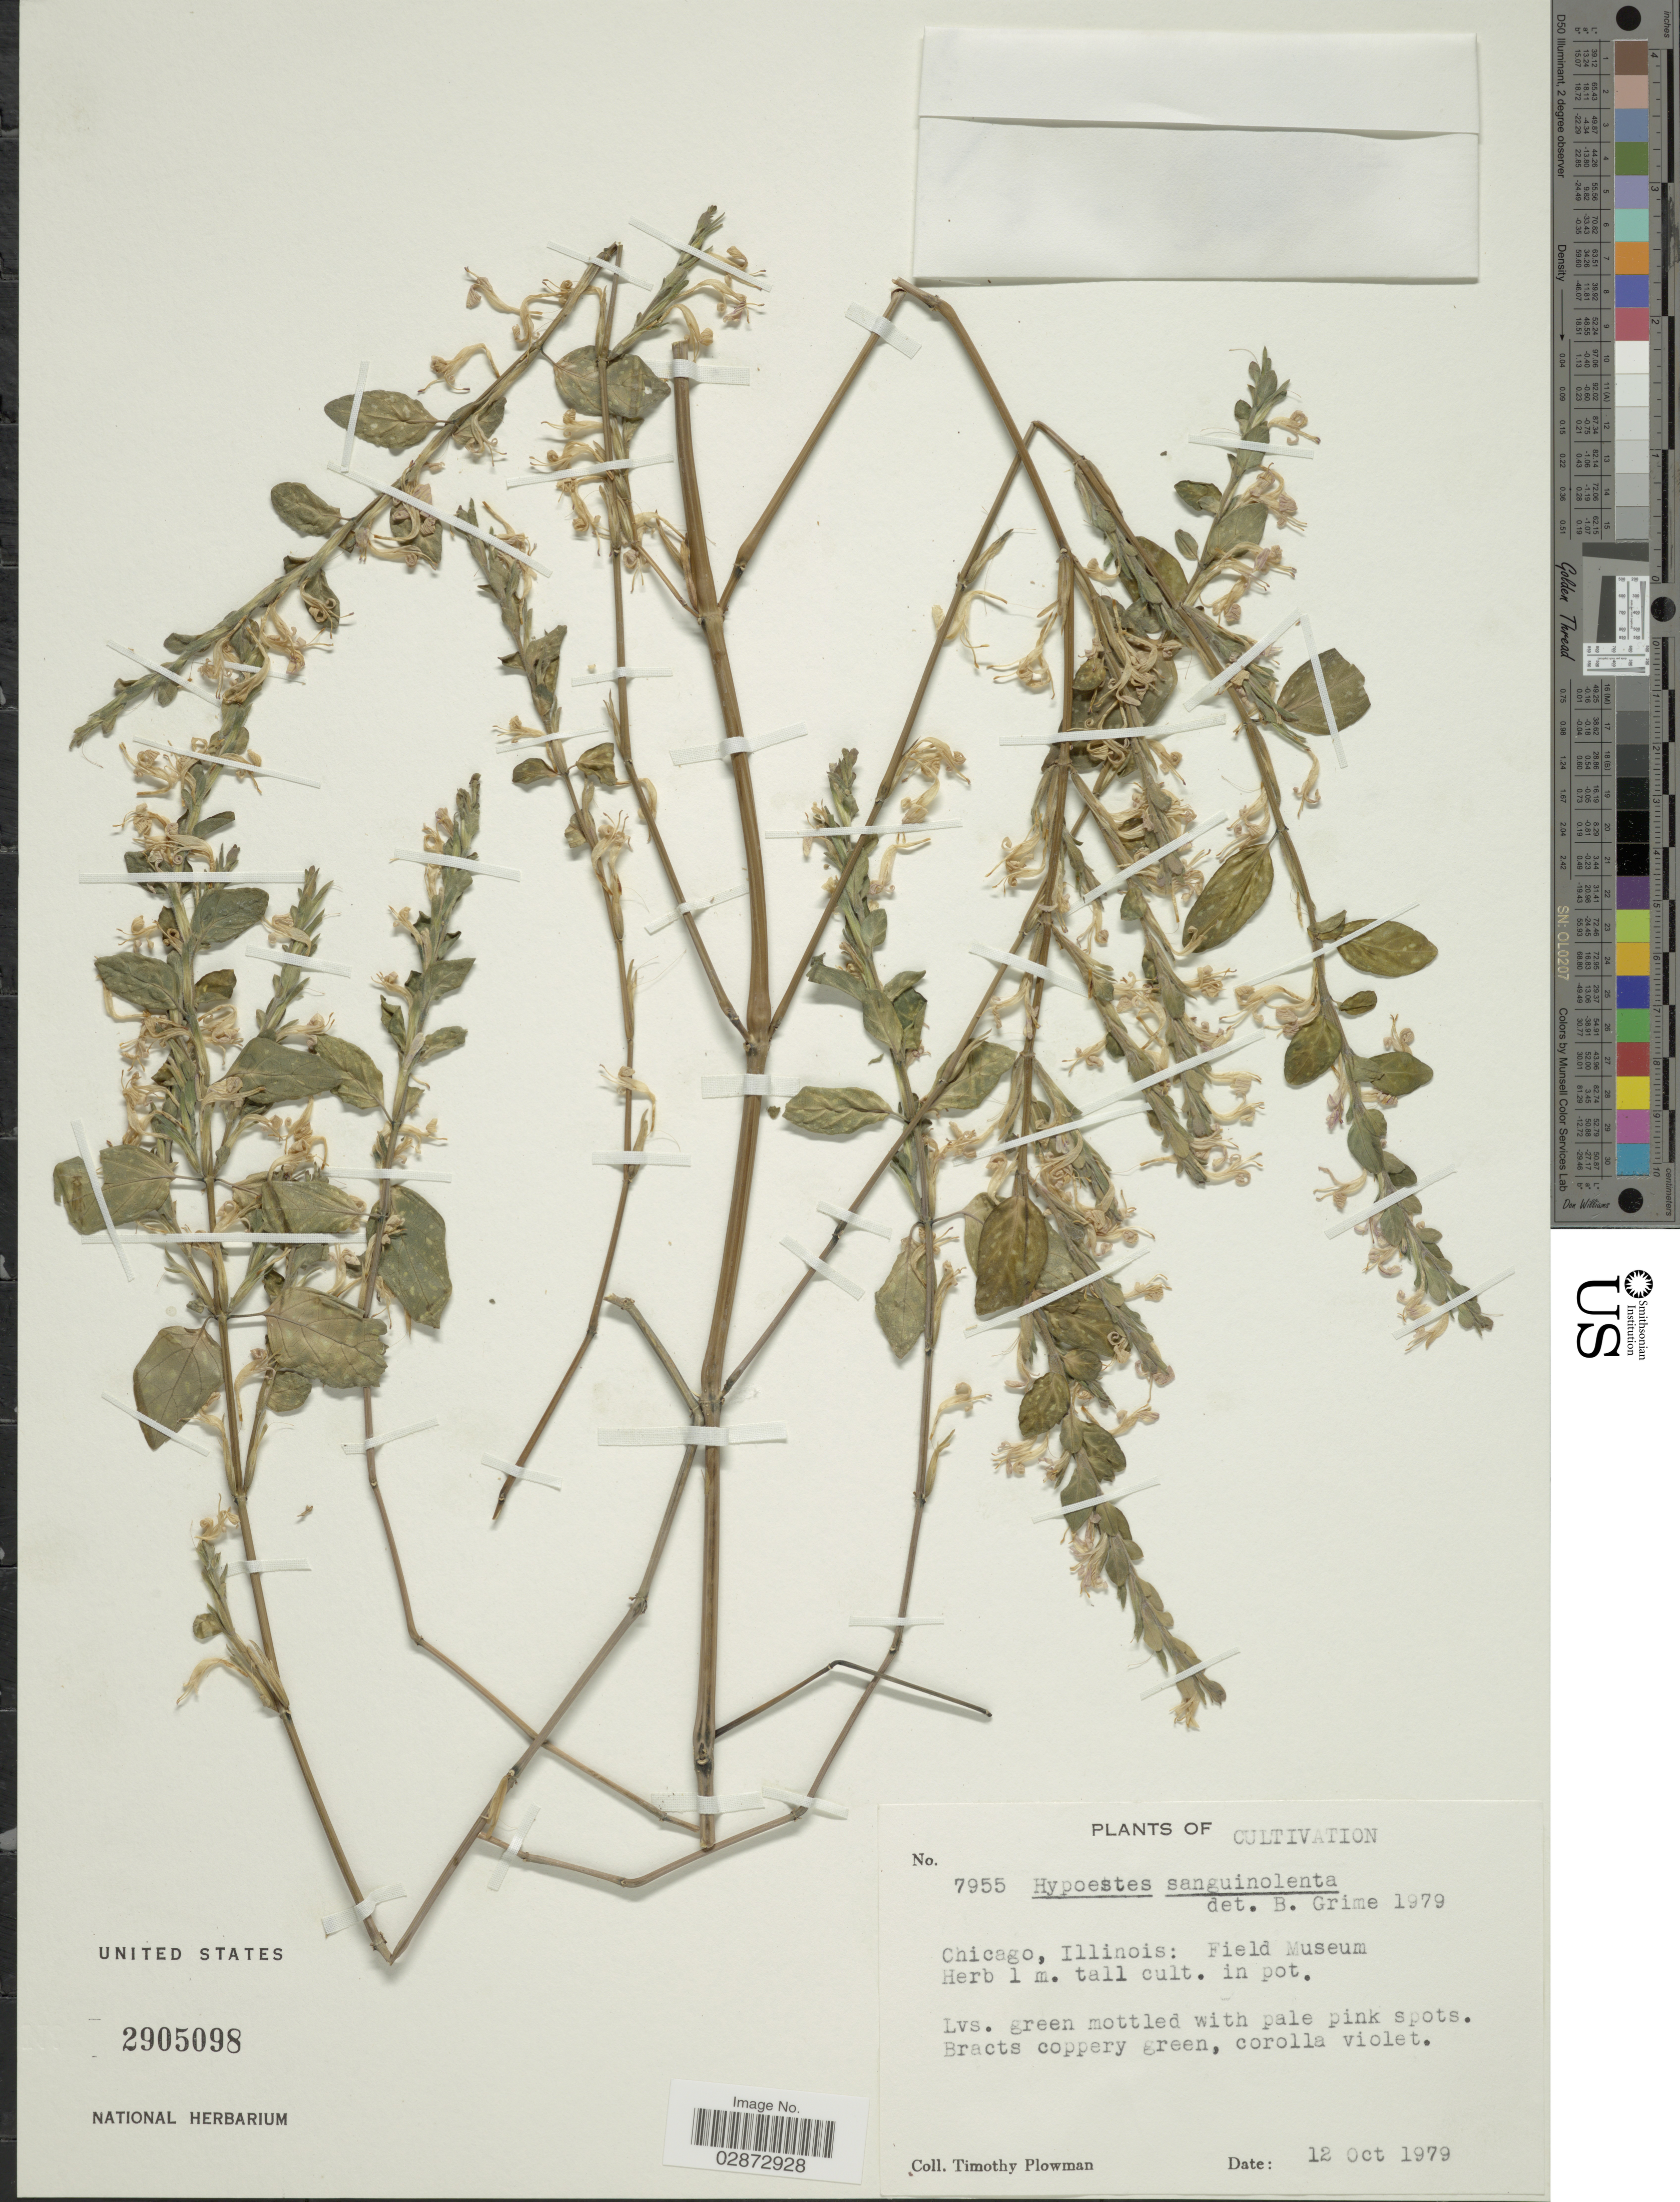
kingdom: Plantae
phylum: Tracheophyta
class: Magnoliopsida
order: Lamiales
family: Acanthaceae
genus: Hypoestes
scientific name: Hypoestes sanguinolenta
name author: Hook.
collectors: T. Plowman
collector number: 7955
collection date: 1979-10-12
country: United States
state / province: Illinois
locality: Chicago.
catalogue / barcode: US 2905098